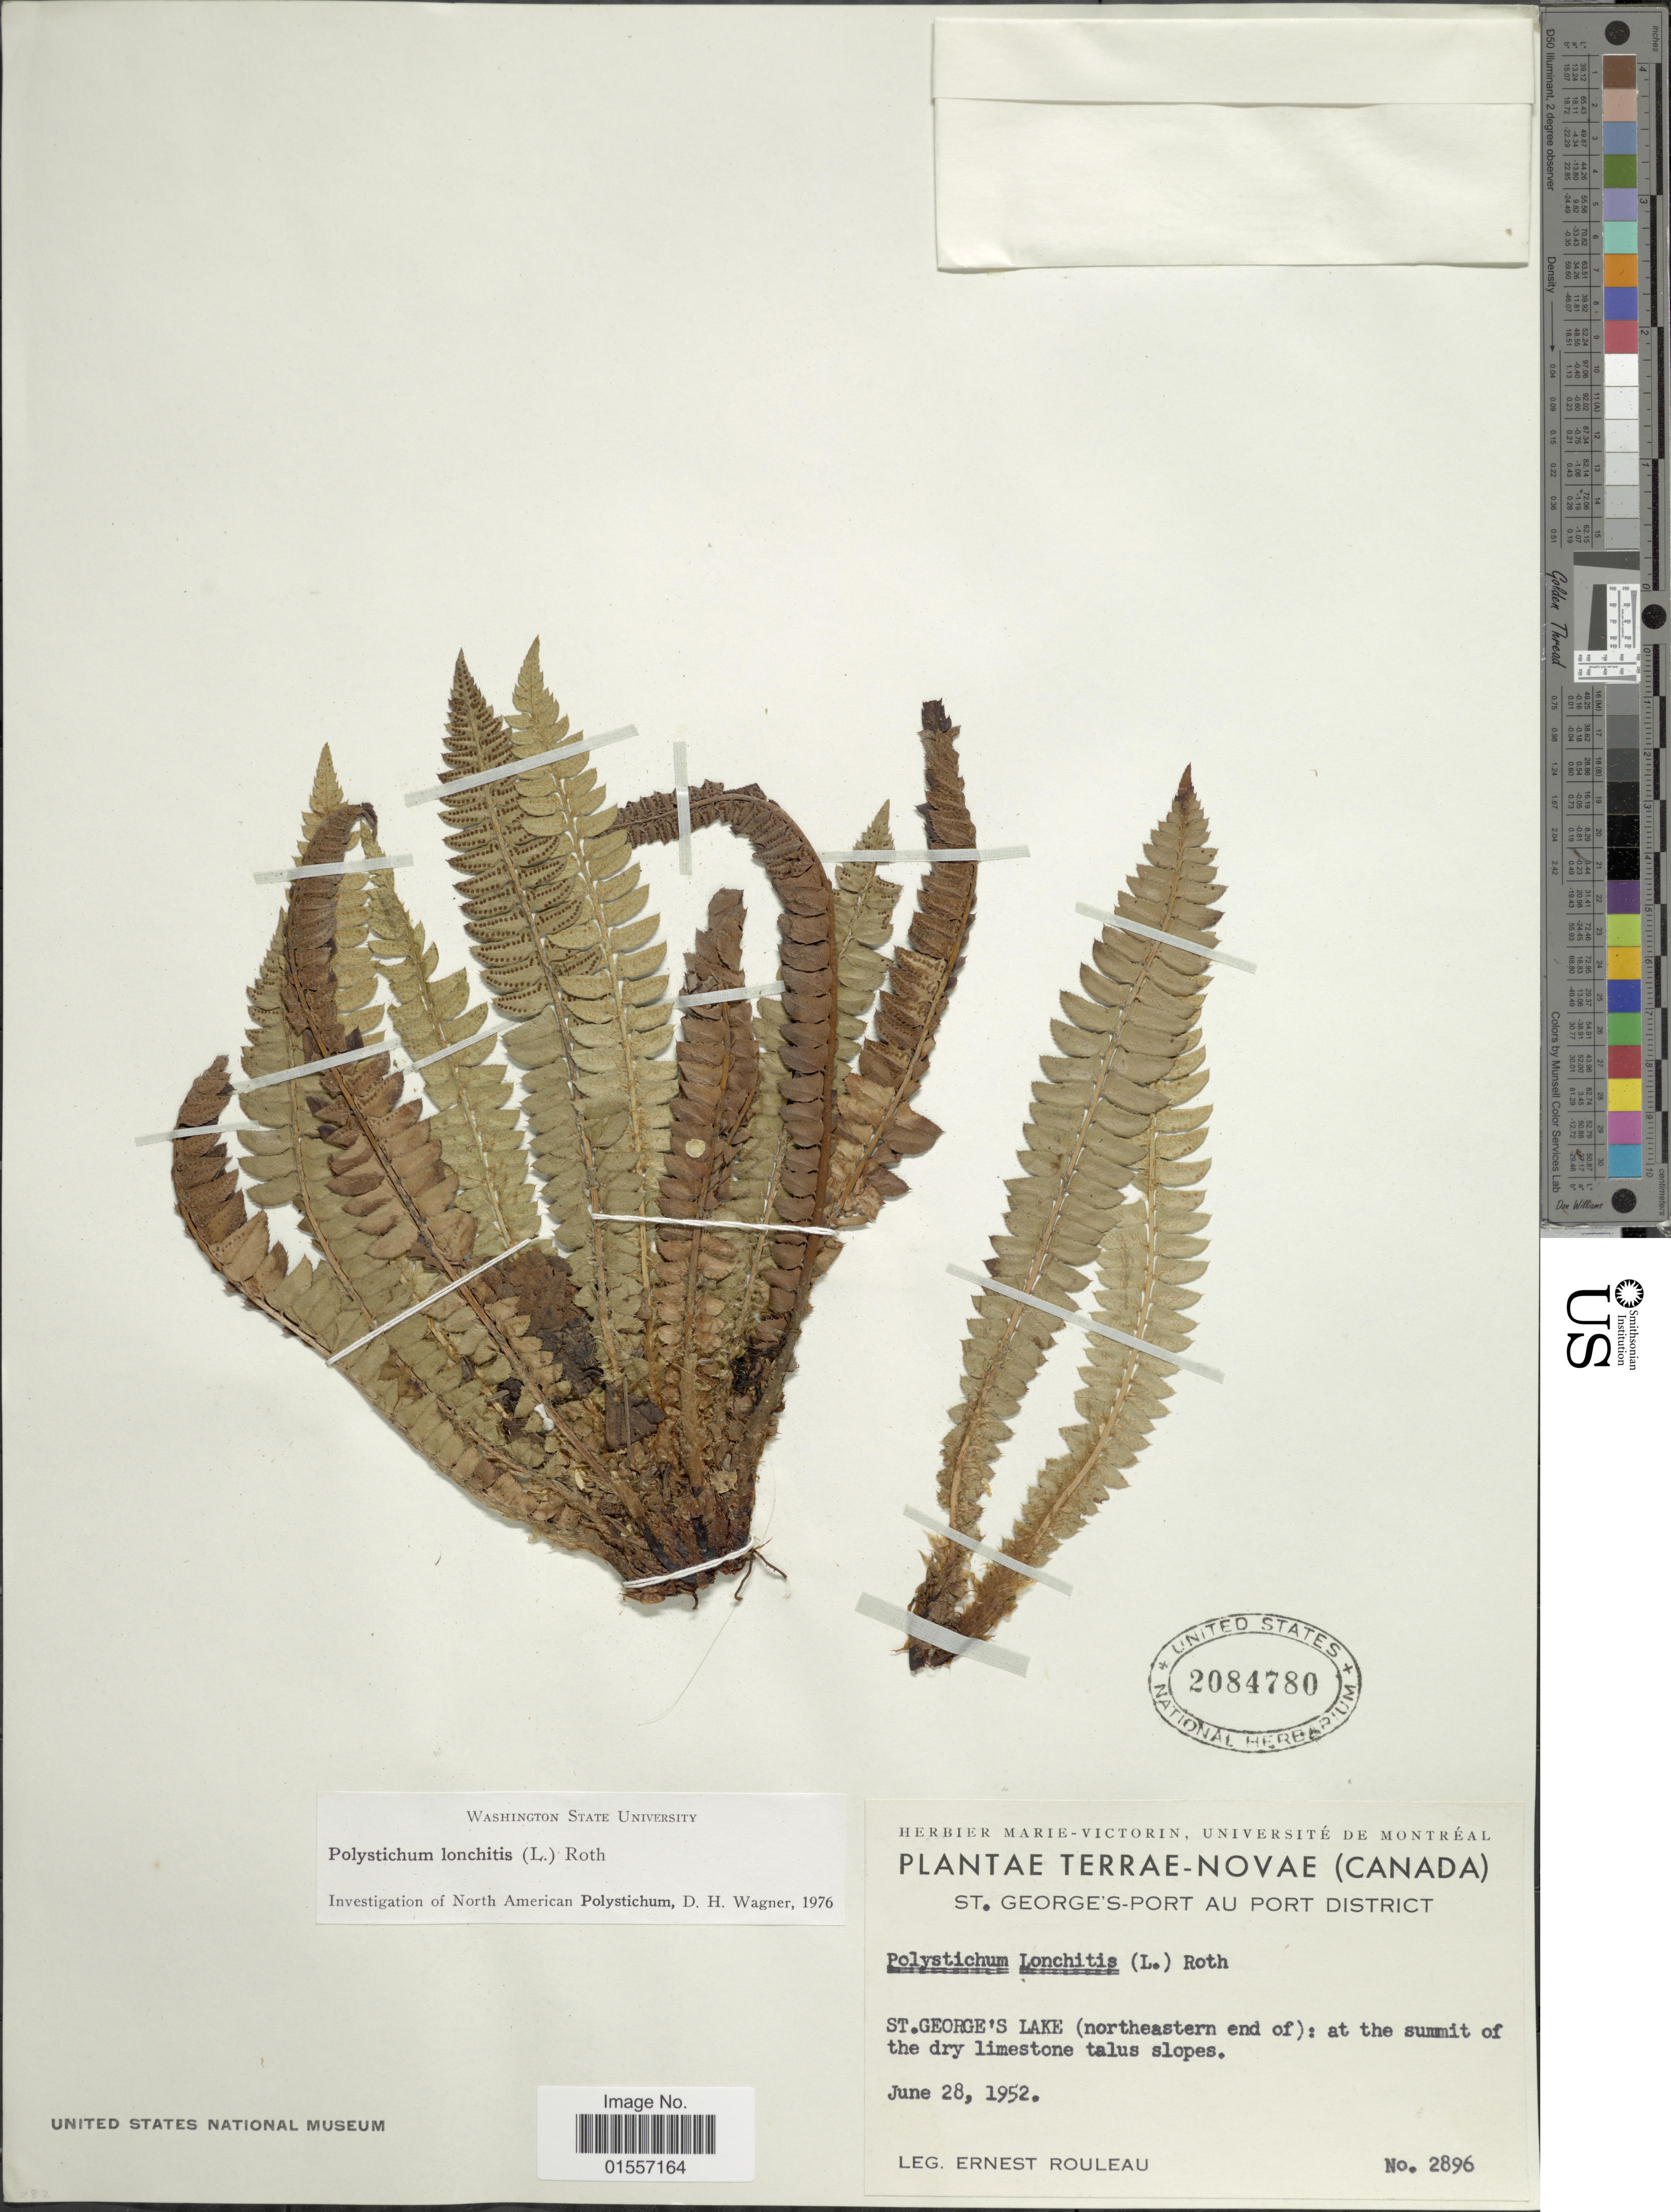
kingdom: Plantae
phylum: Tracheophyta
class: Polypodiopsida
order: Polypodiales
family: Dryopteridaceae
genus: Polystichum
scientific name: Polystichum lonchitis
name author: (Roth) L.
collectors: J. Rouleau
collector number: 2896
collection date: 1952-06-28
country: Canada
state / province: Newfoundland and Labrador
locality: Terrae-Novae, St. George's-Port au Port District, St. George's Lake (northeastern end of): at the summit of the dry limestone talus slope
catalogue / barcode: US 2084780